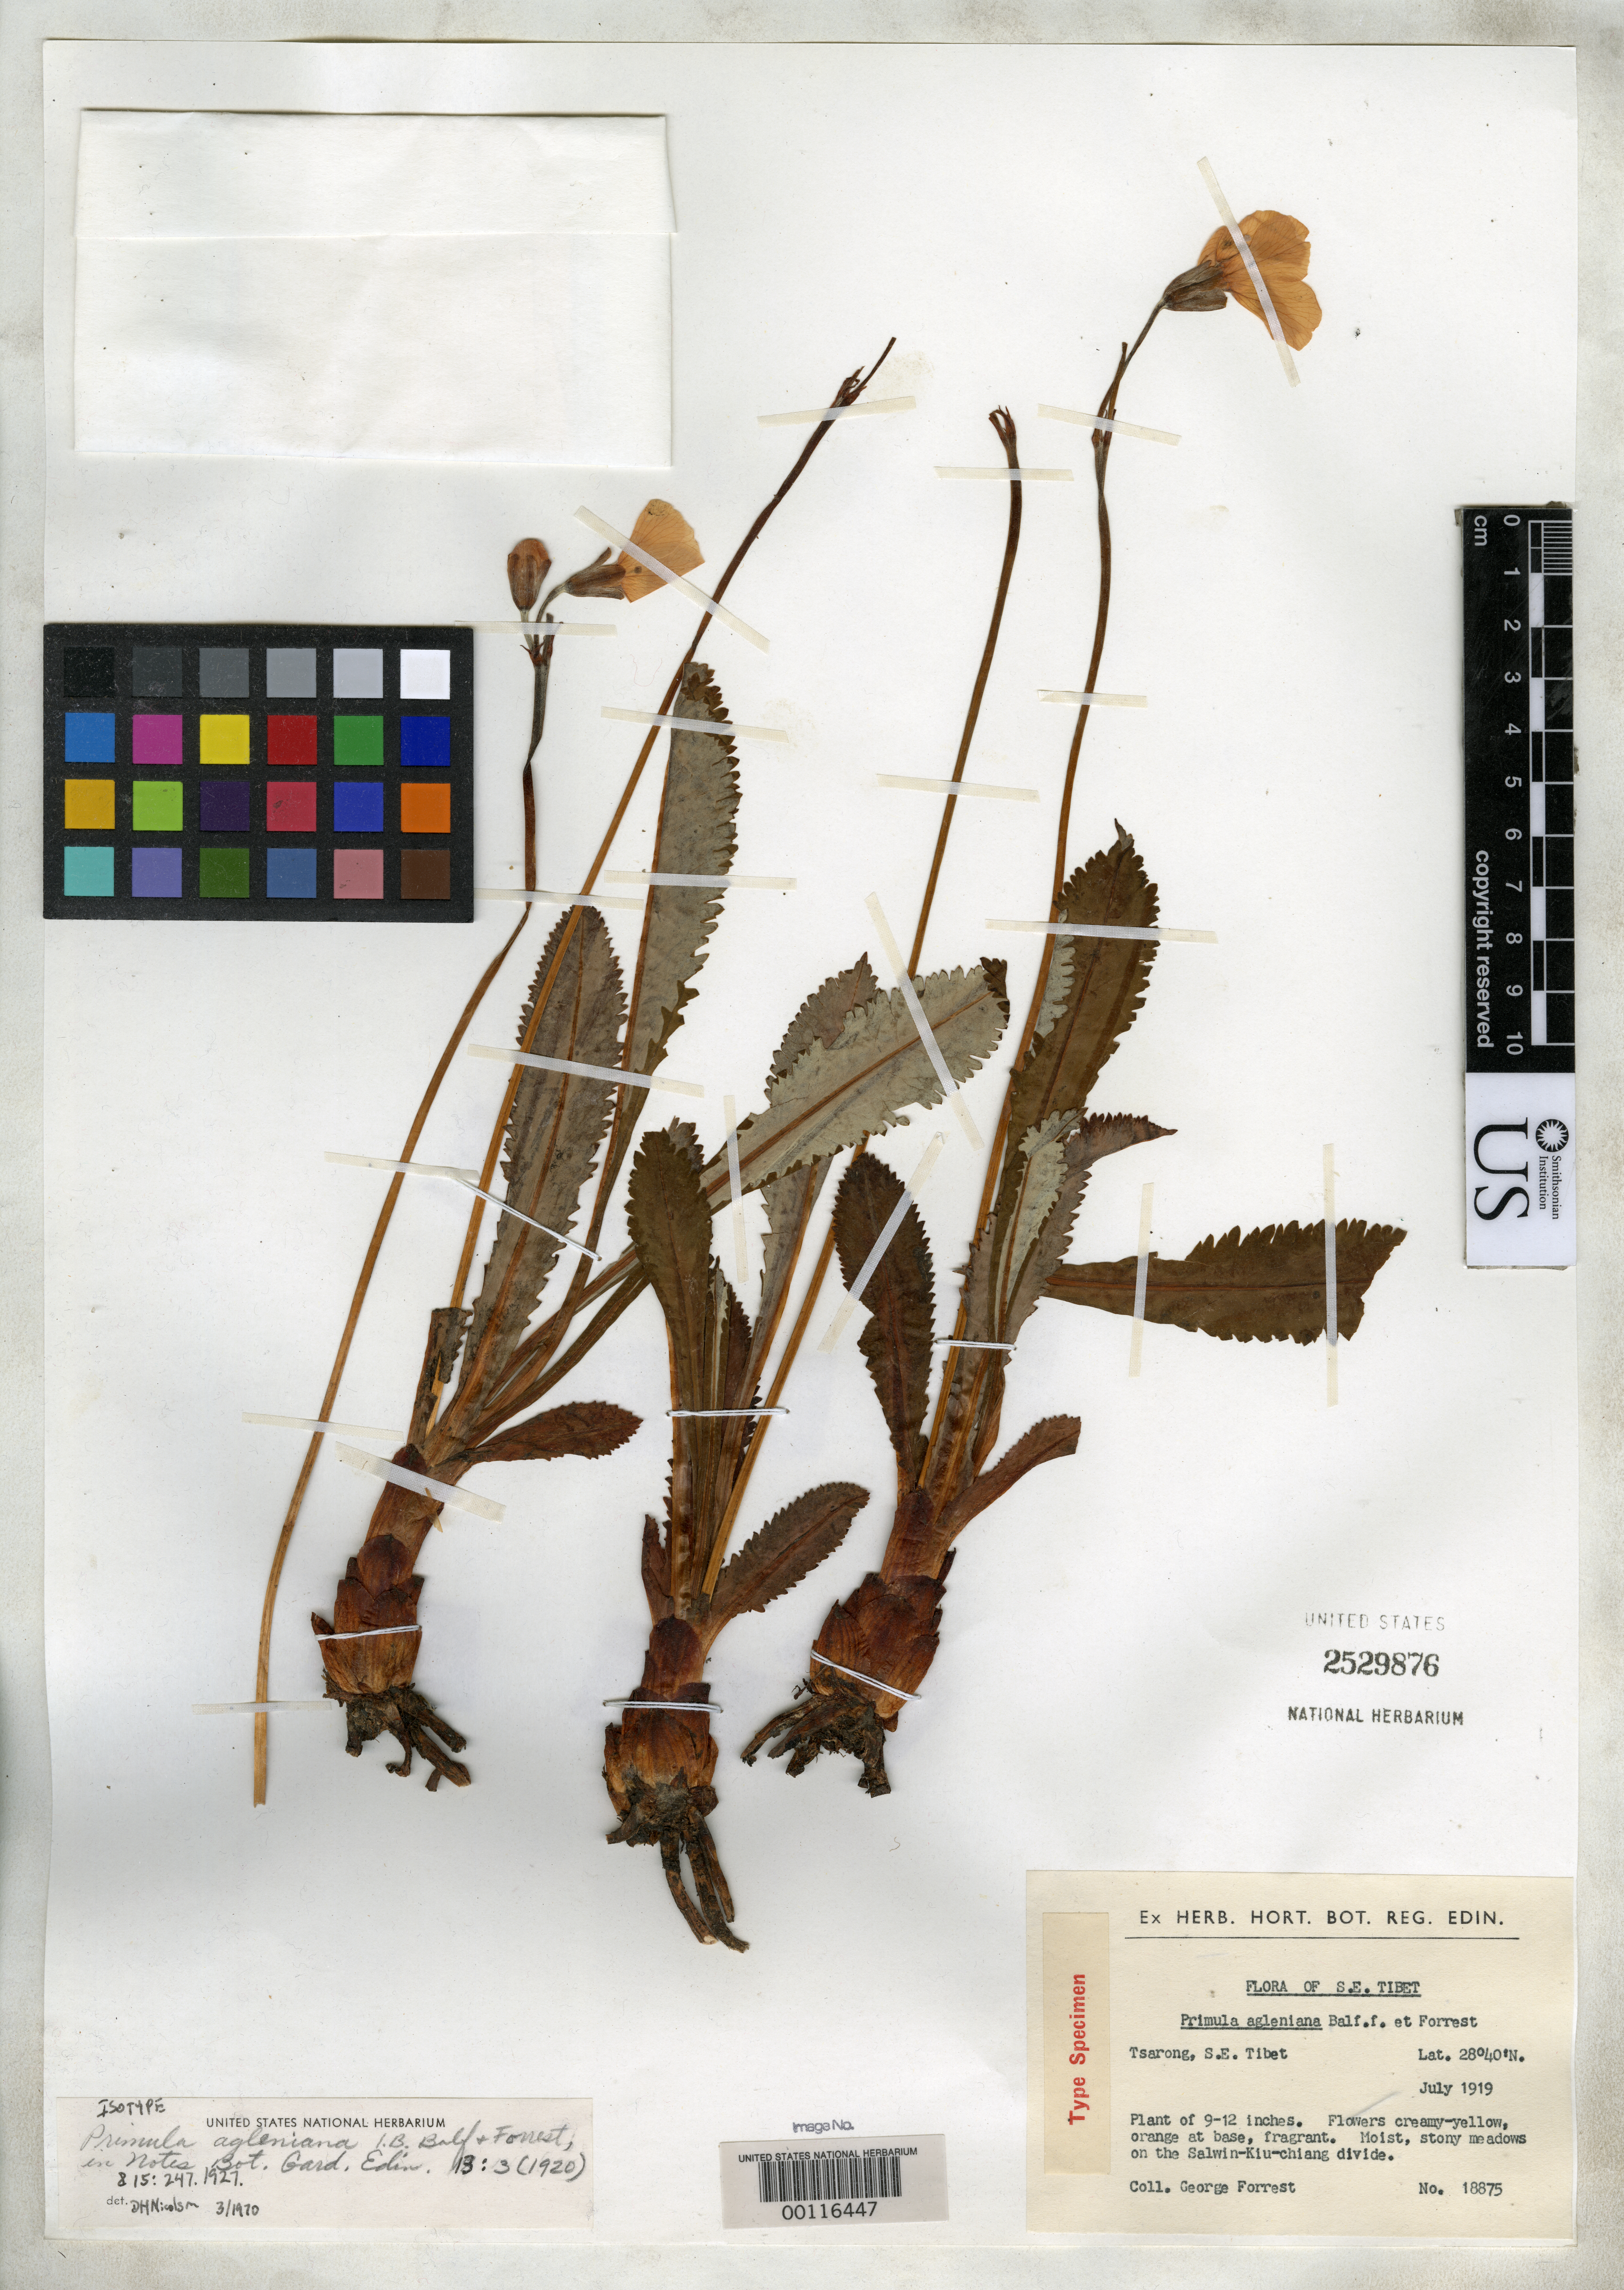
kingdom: Plantae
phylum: Tracheophyta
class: Magnoliopsida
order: Ericales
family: Primulaceae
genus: Primula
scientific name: Primula agleniana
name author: Balf. f. & Forrest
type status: Isotype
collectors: G. Forrest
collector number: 18875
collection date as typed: Jul 1919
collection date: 1919-07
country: China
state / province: Xizang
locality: Tsarong.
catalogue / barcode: US 2529876